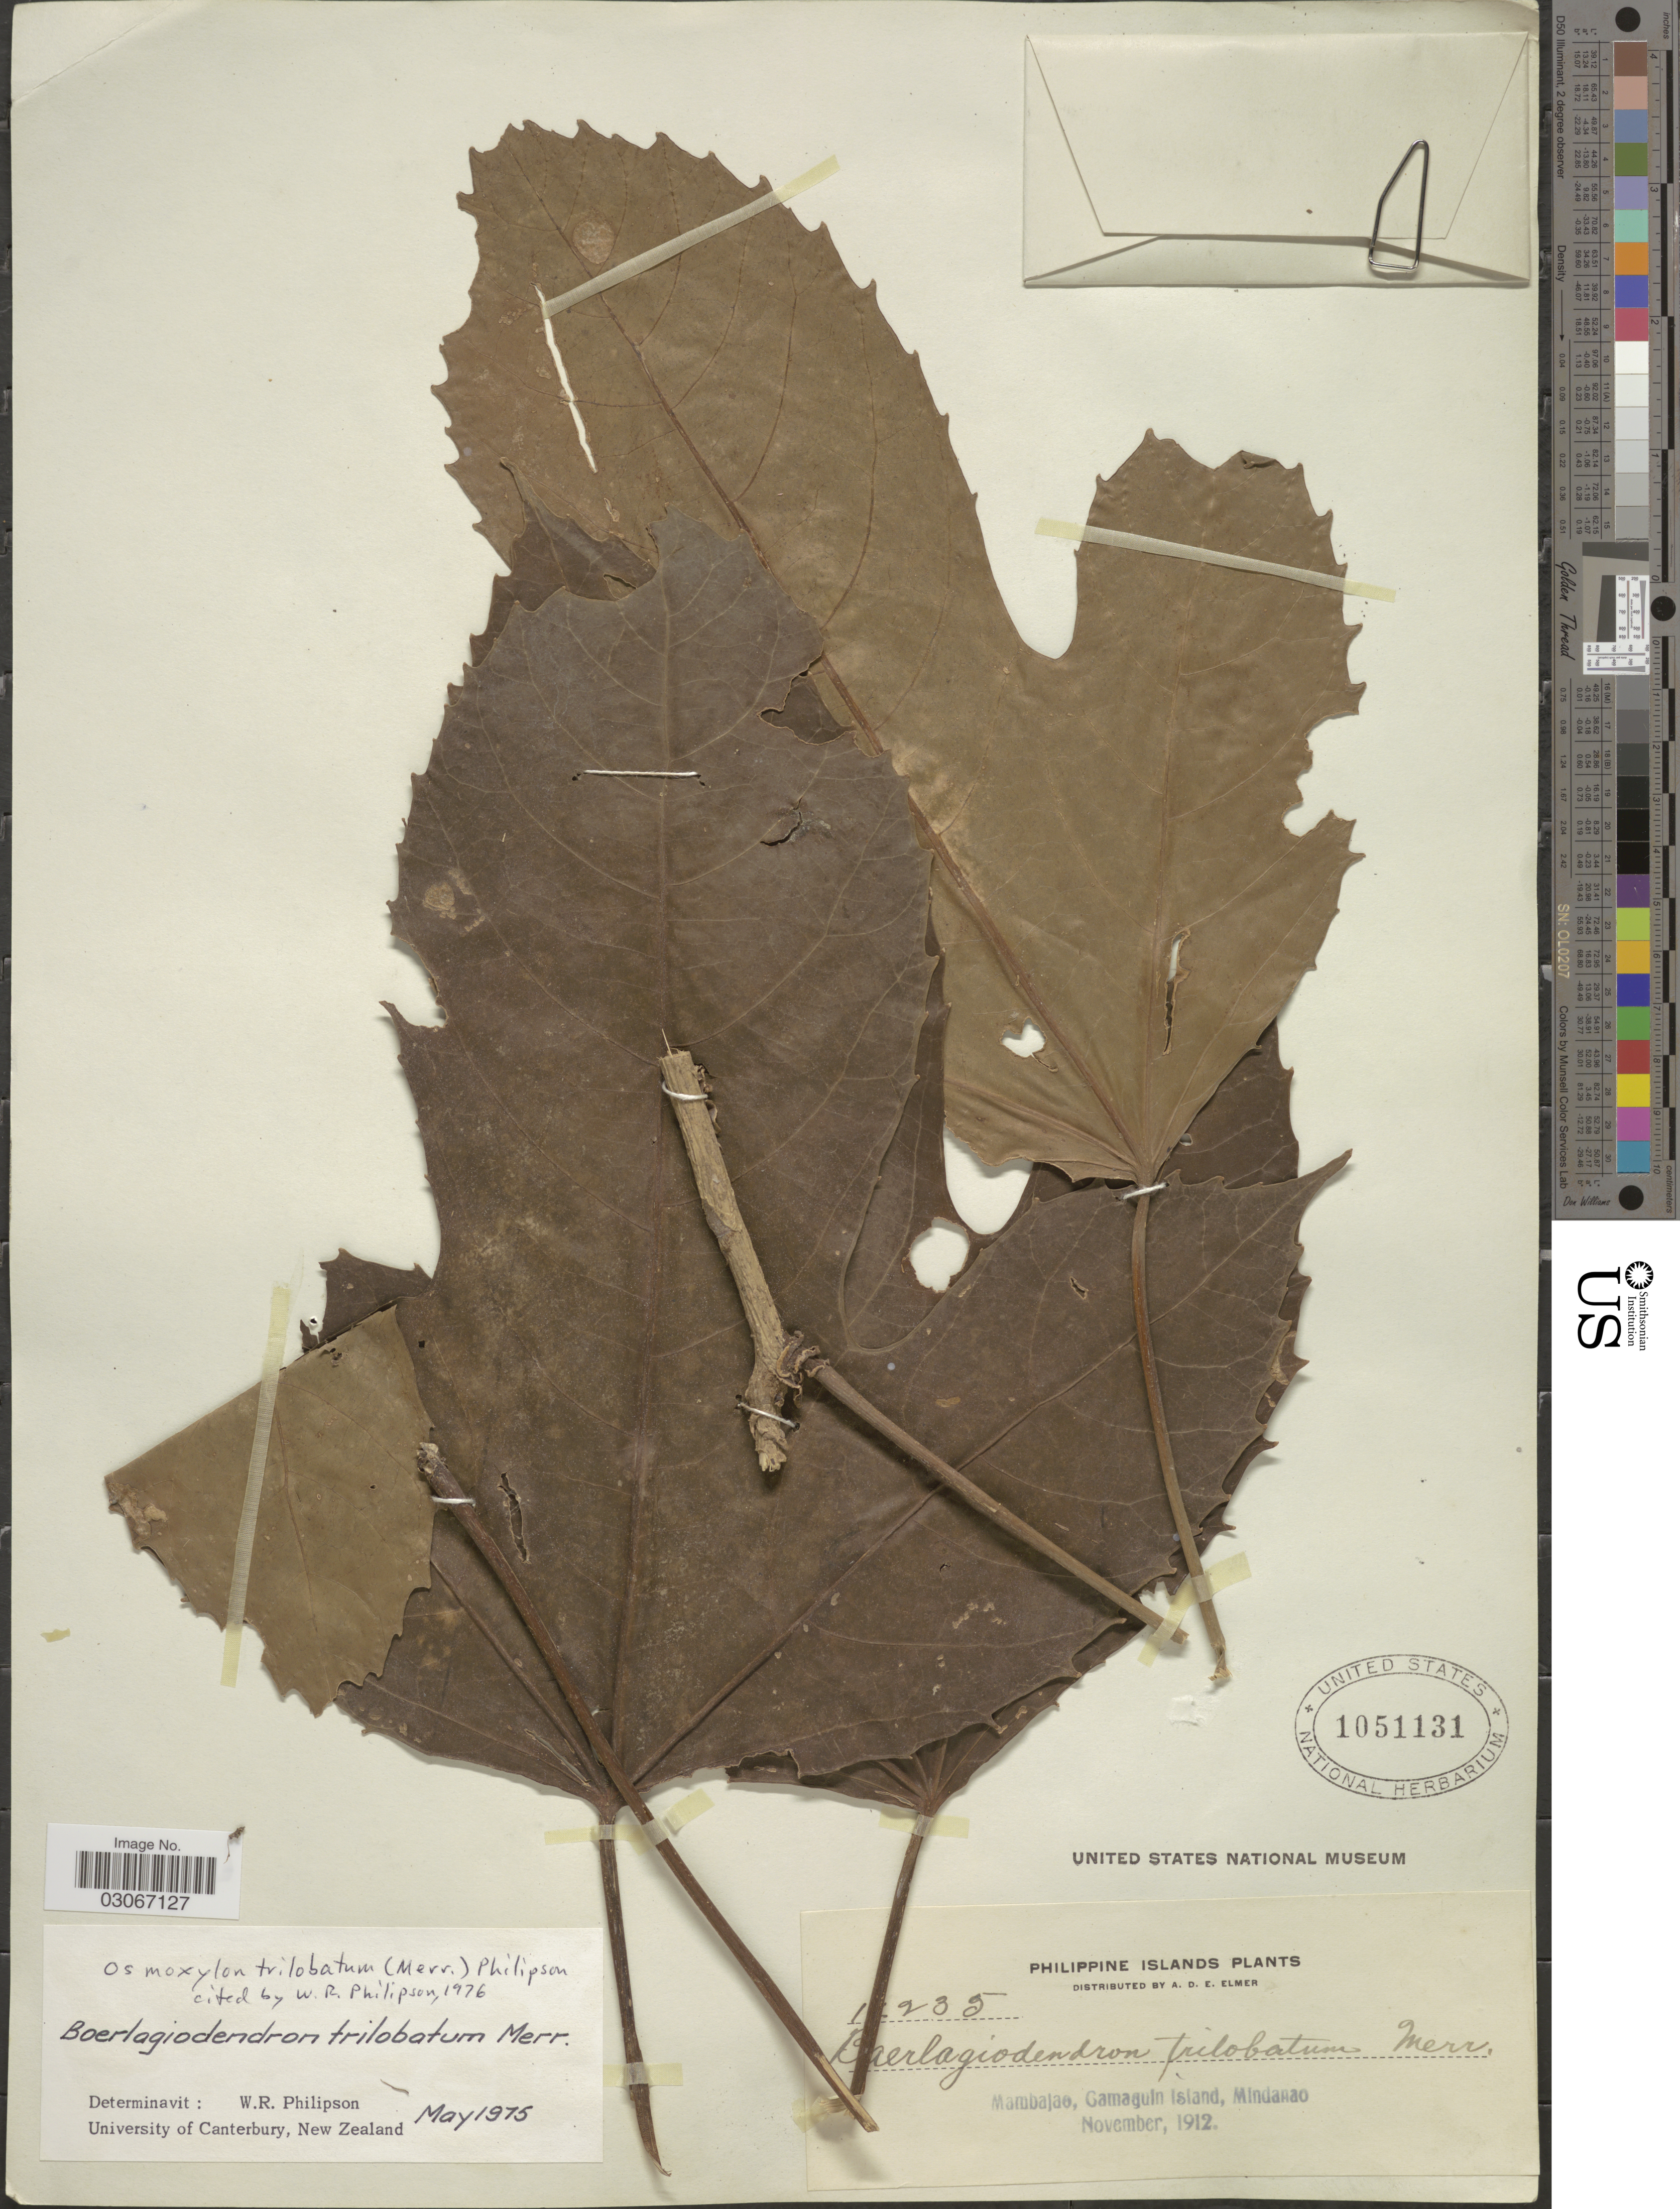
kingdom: Plantae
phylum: Tracheophyta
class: Magnoliopsida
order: Apiales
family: Araliaceae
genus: Osmoxylon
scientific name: Osmoxylon trilobatum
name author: (Merr.) Philipson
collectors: A. D. E. Elmer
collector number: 14235*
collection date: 1912-11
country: Philippines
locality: Philippine Islands. Mambajao, Gamaguin Island, Mindanao.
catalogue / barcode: US 1051131